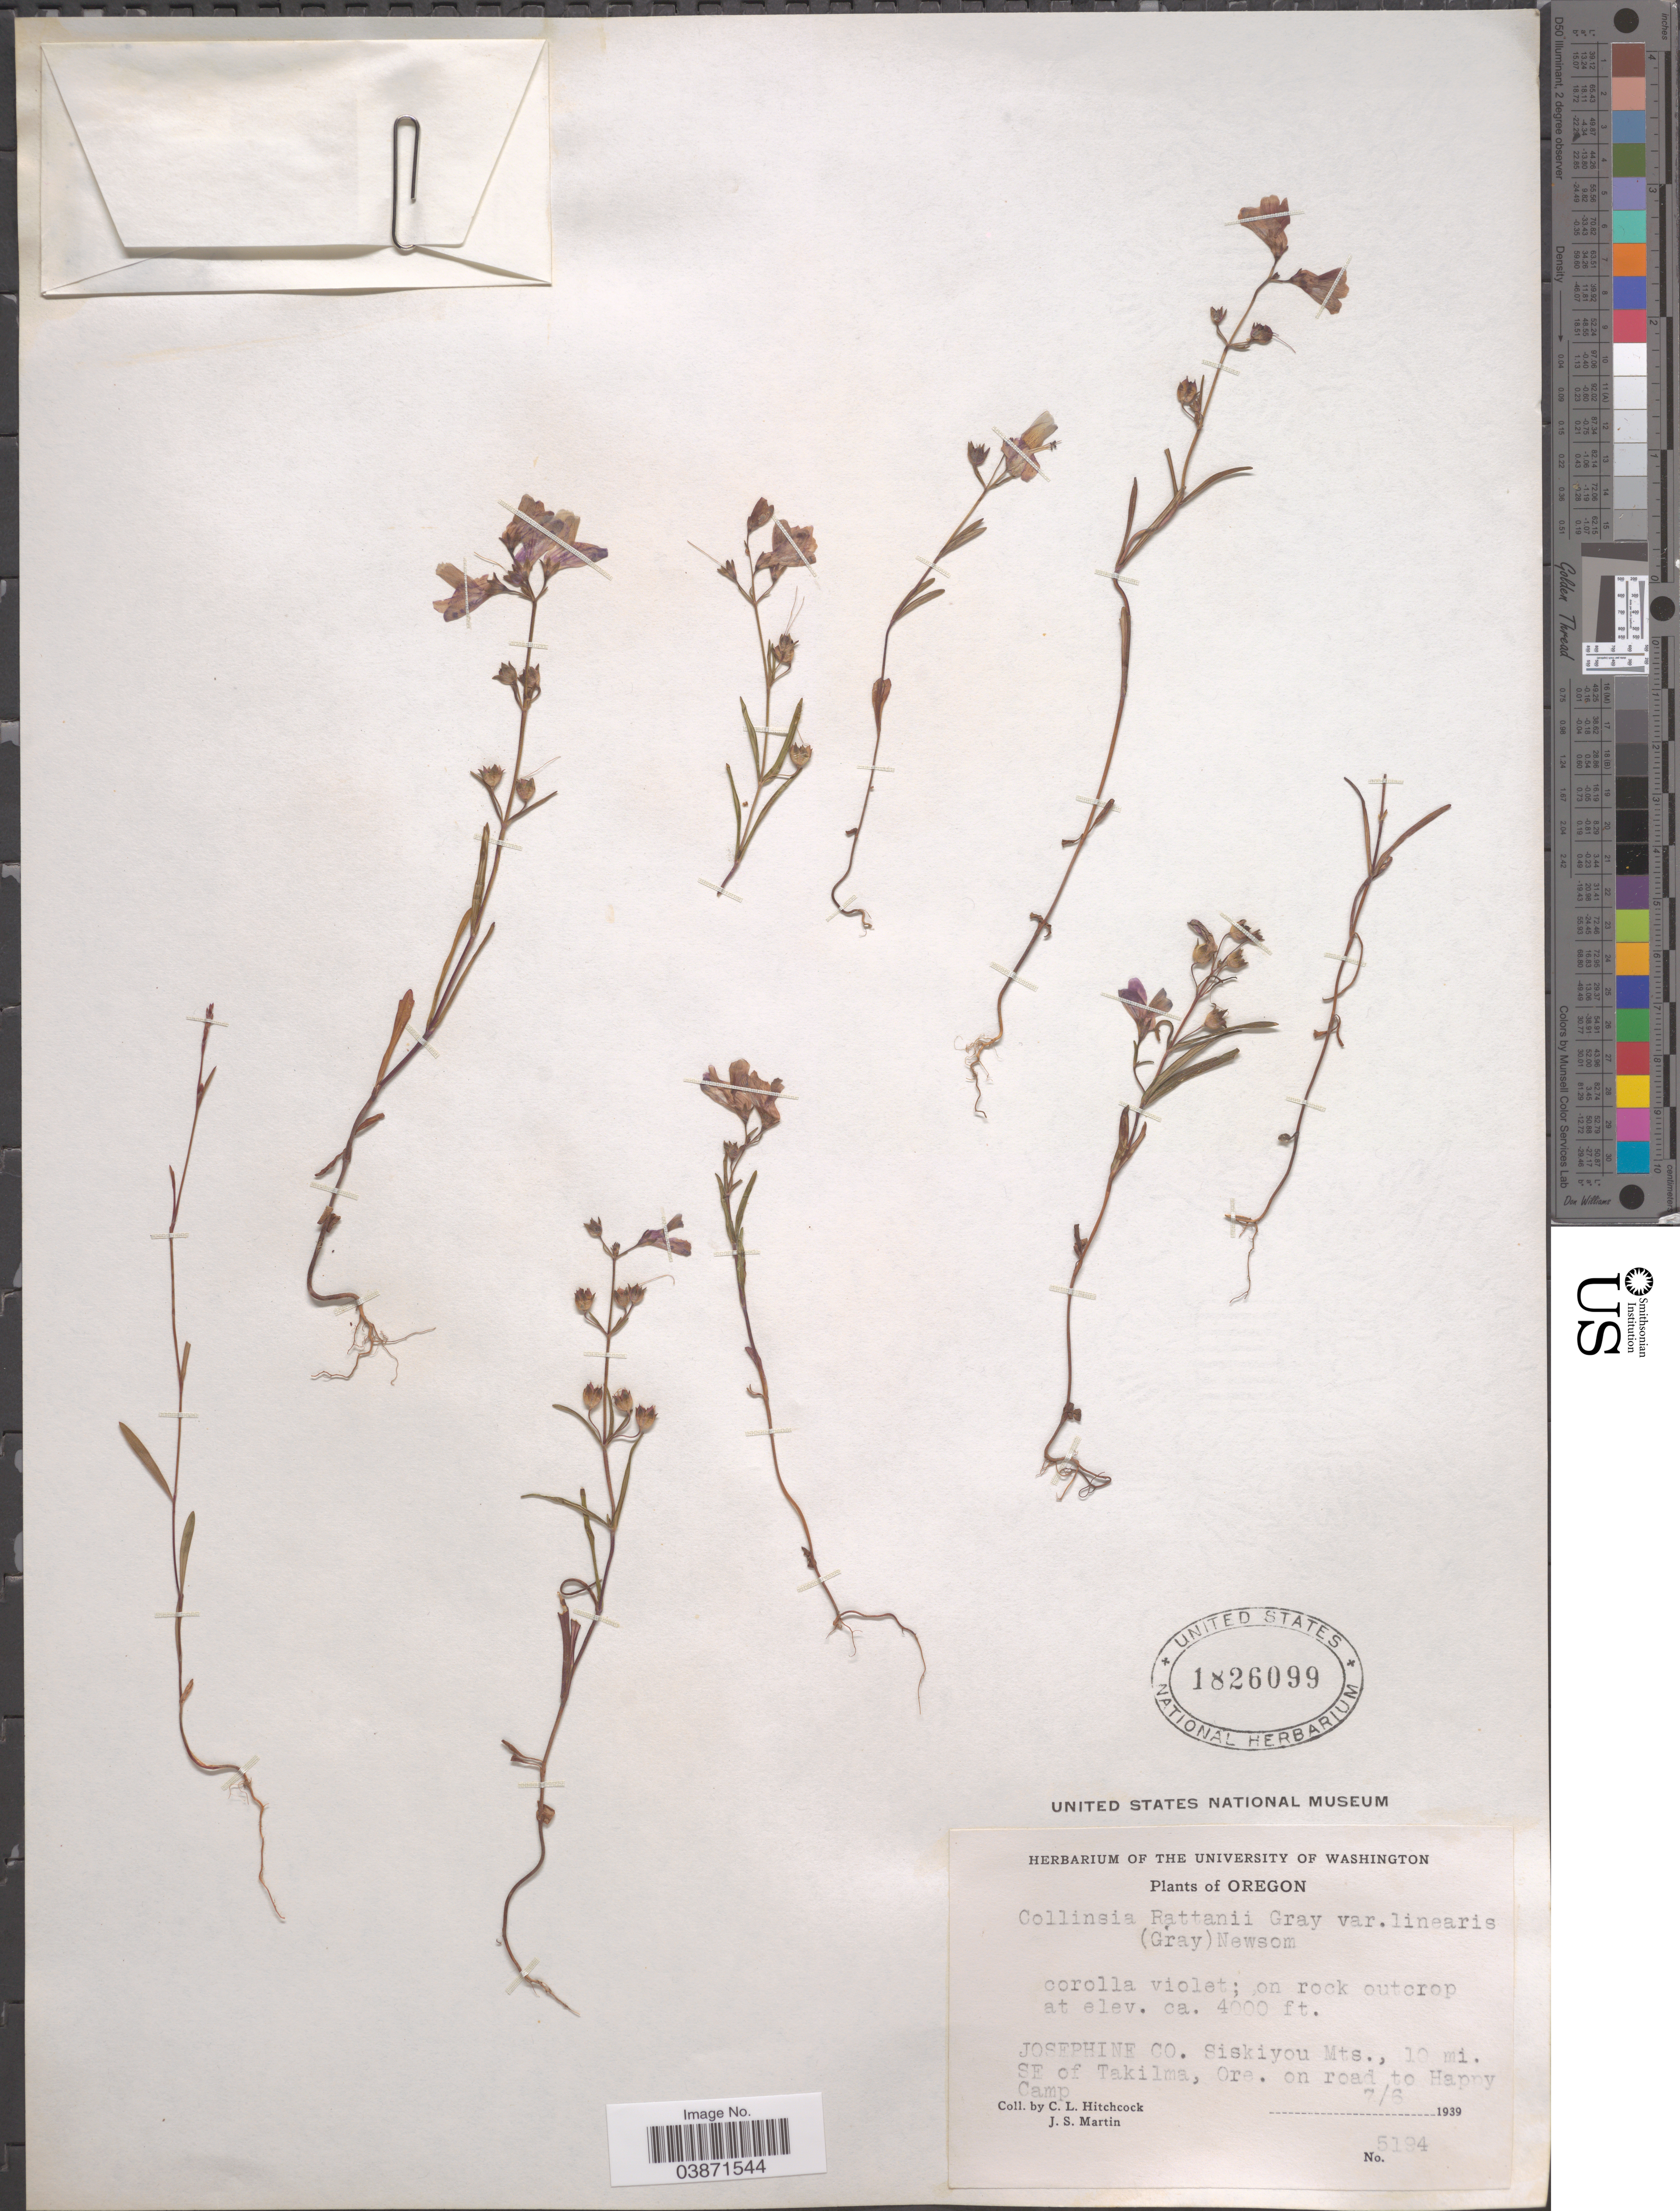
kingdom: Plantae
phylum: Tracheophyta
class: Magnoliopsida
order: Lamiales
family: Plantaginaceae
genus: Collinsia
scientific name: Collinsia rattanii var. typica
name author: Newsom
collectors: C. L. Hitchcock & J. S. Martin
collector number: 5194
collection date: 1939-07-08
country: United States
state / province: Oregon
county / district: Josephine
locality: Josephine Co. Siskiyou Mts., 10 mi. SE of Takilma, Ore. on road to Happy Camp.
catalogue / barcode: US 1826099